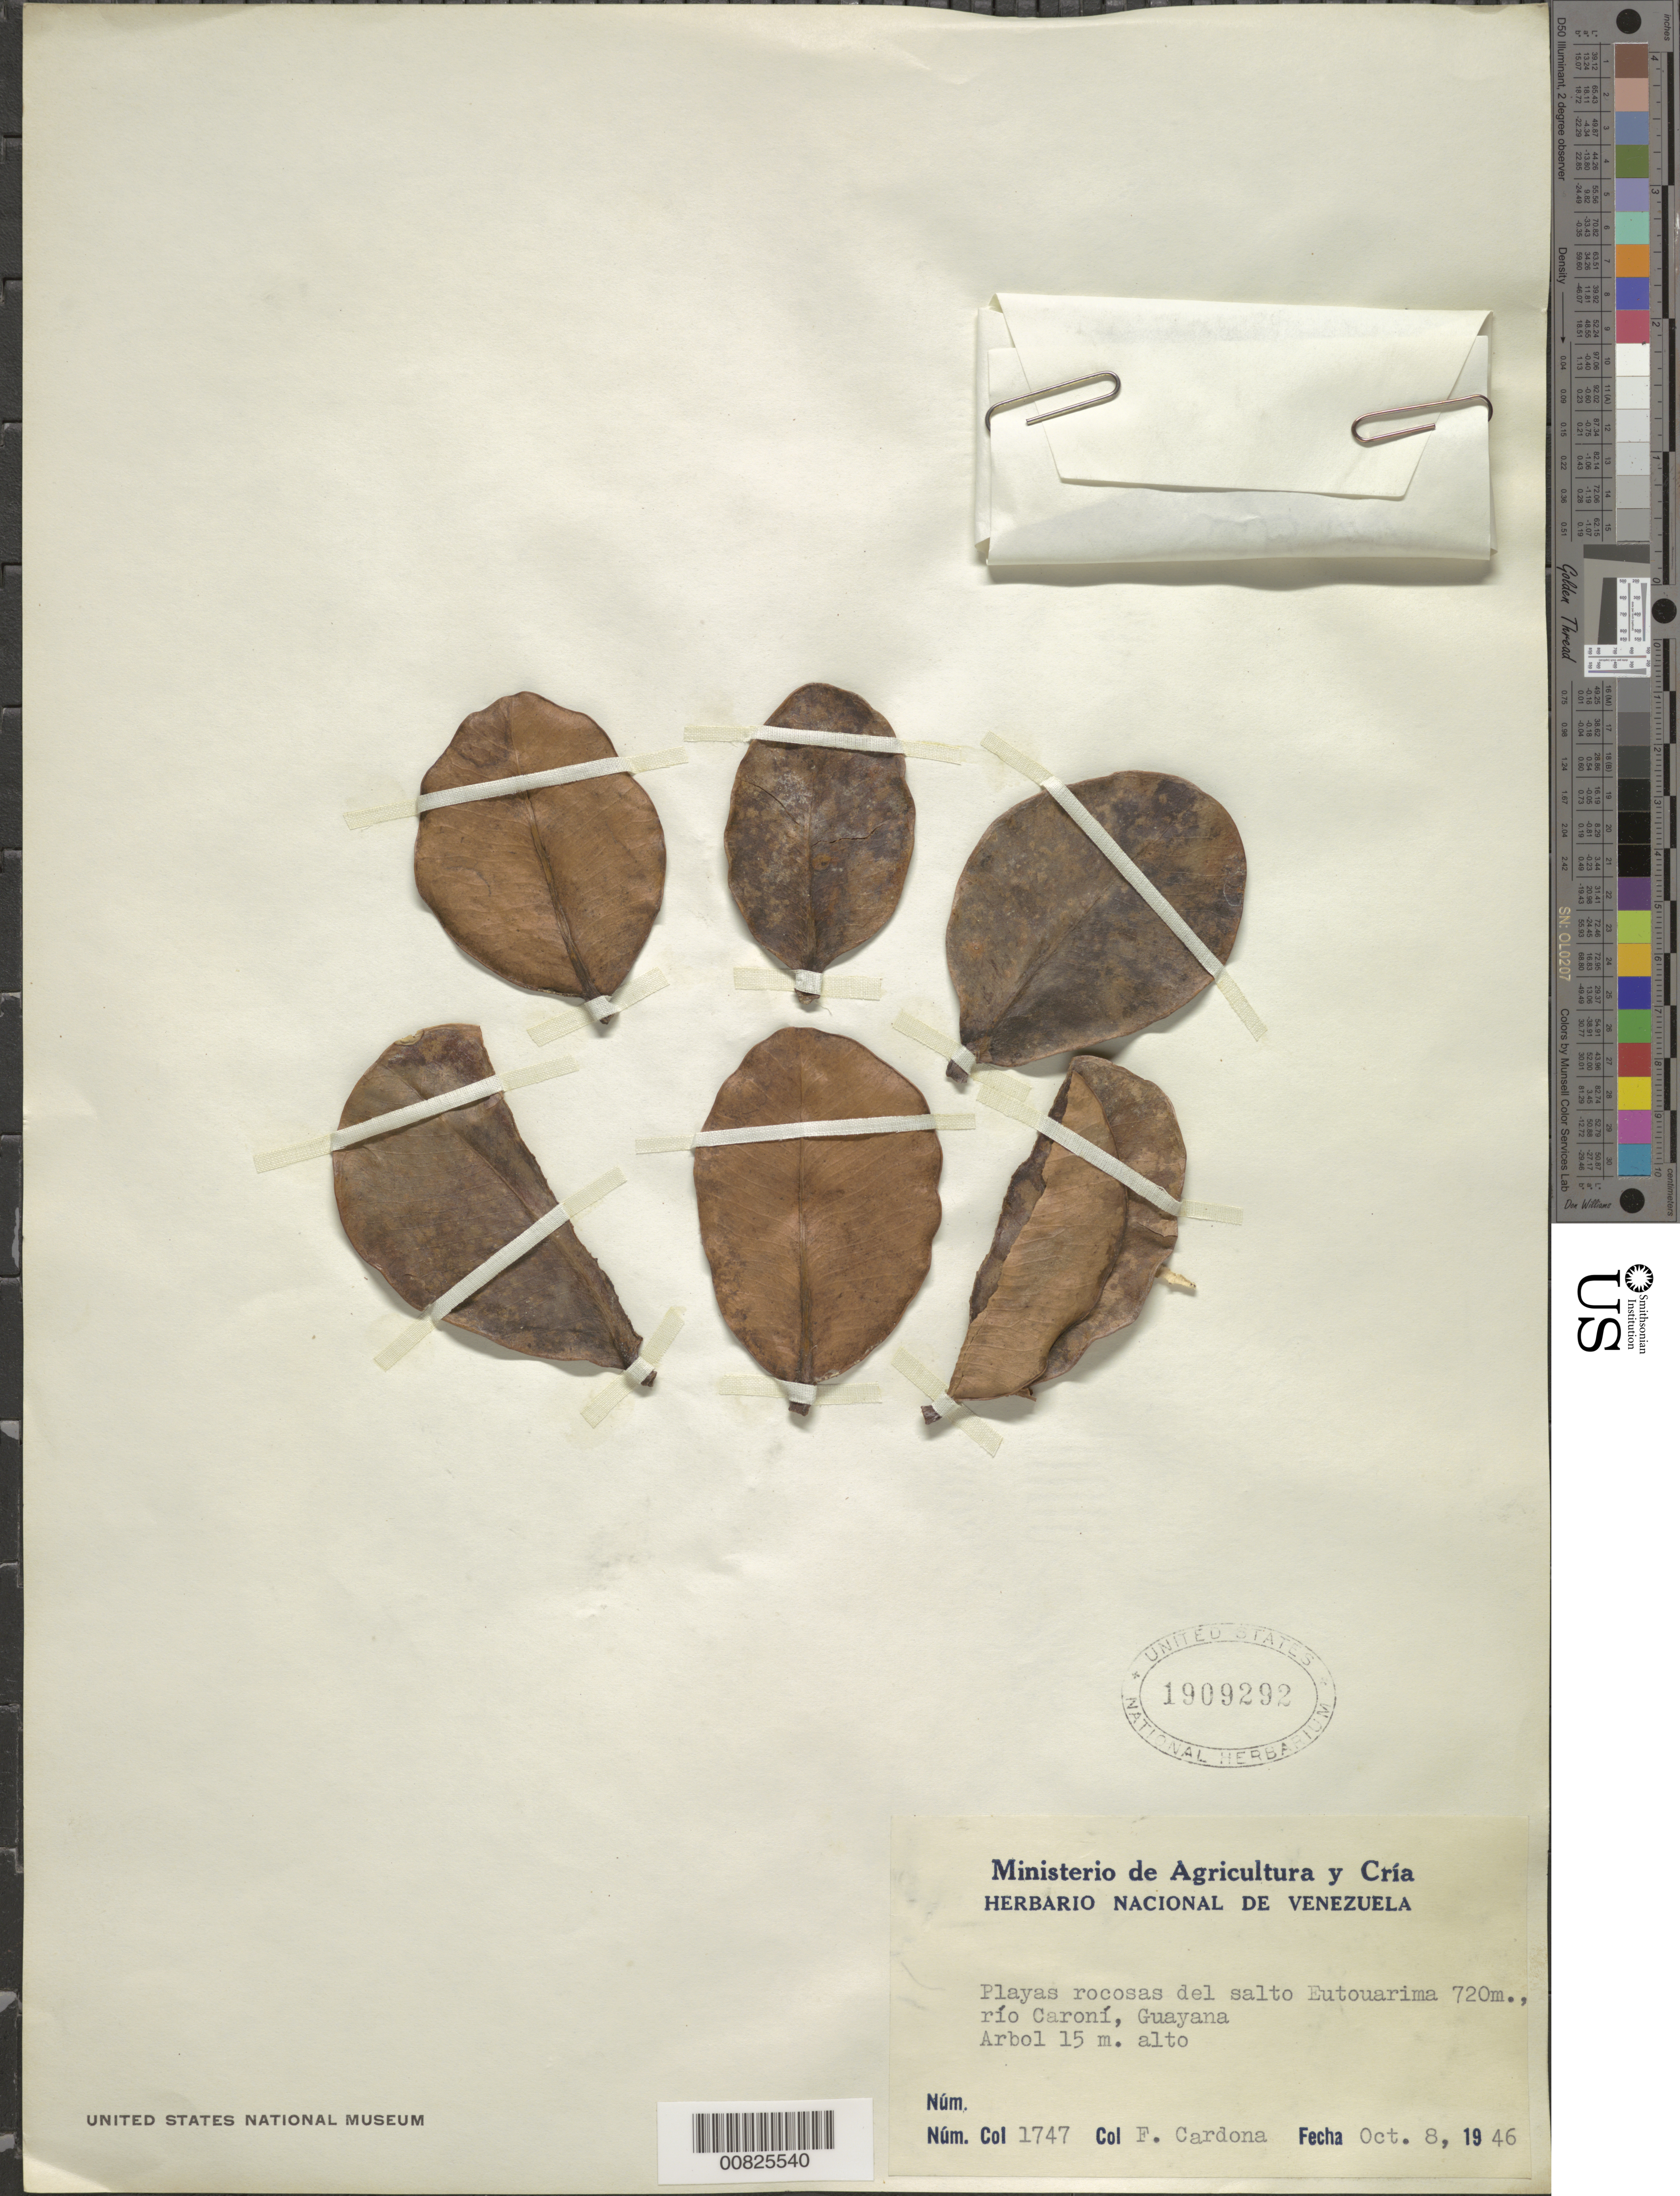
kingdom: Plantae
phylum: Tracheophyta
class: Magnoliopsida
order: Malpighiales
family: Clusiaceae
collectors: F. Cardona Puig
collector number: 1747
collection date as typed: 8-Oct-46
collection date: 1946-10-08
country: Venezuela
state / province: Bolívar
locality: Salto Euto-uarima, Río Caroní, Guayana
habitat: Rocky beach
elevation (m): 720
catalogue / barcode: US 1909202